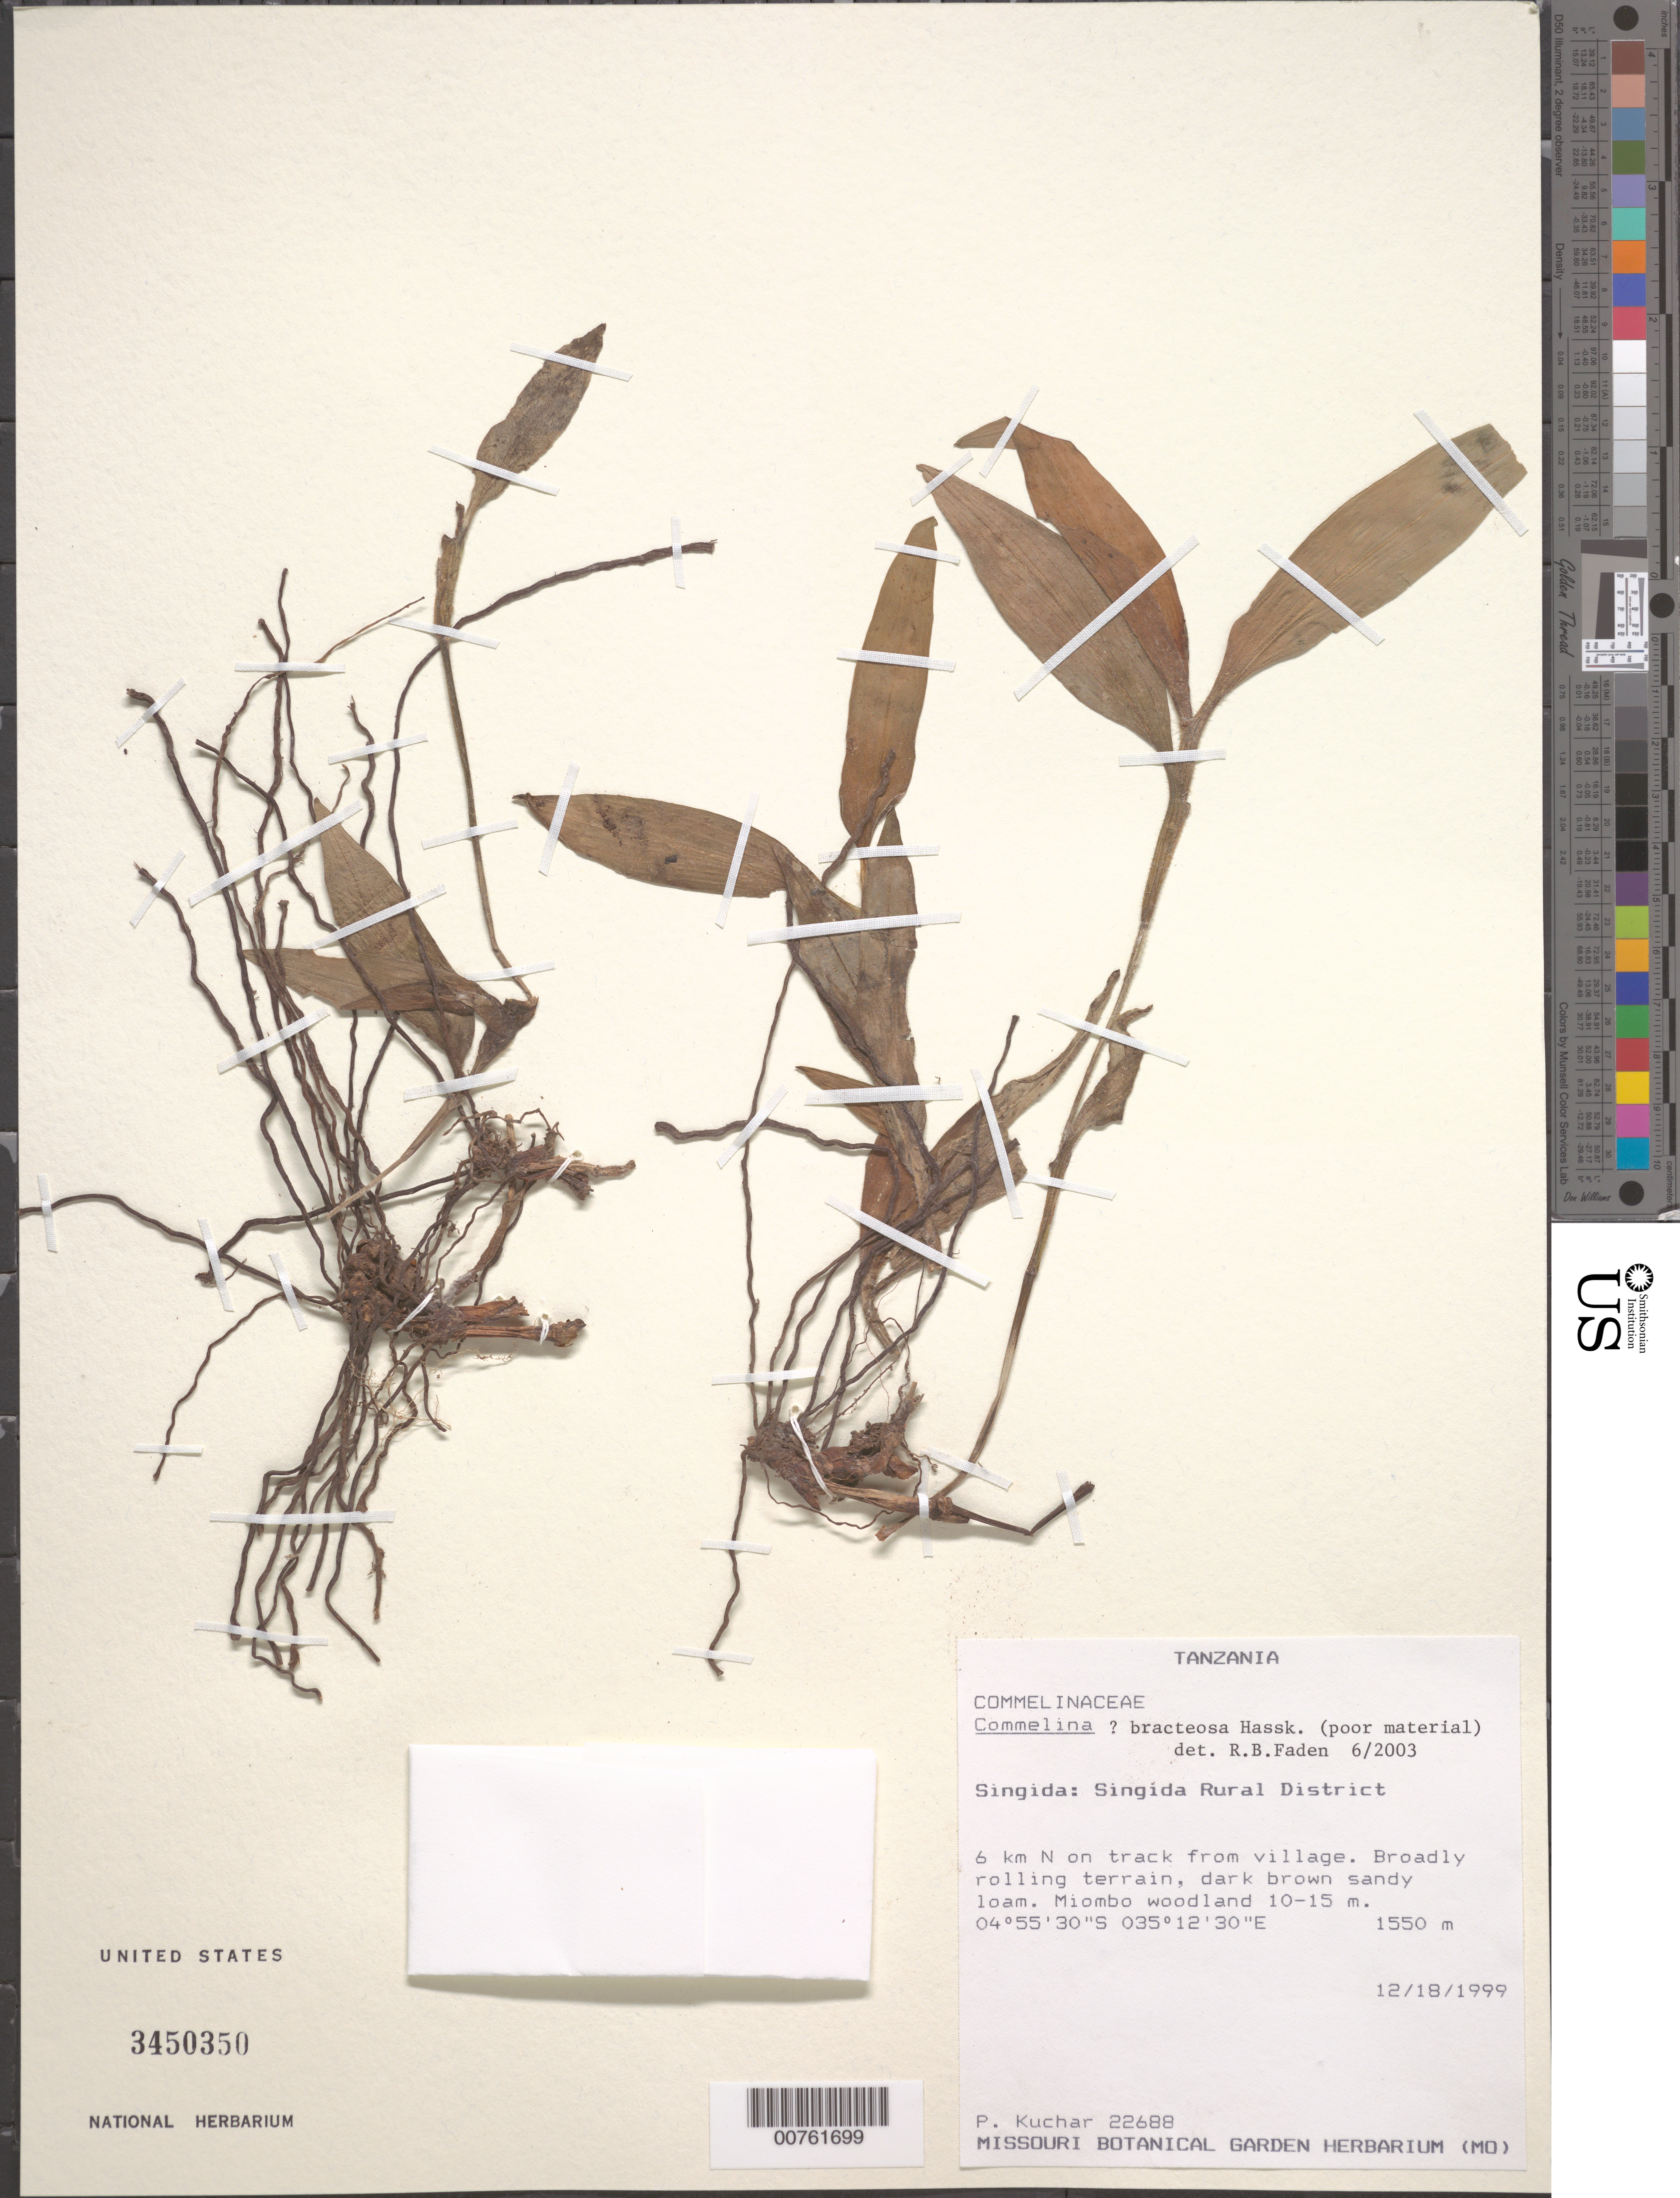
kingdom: Plantae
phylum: Tracheophyta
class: Liliopsida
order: Commelinales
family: Commelinaceae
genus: Commelina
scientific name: Commelina bracteosa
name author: Hassk.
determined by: Faden, Robert B., (US), Smithsonian Institution - National Museum of Natural History (UNITED STATES)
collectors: P. Kuchar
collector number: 22688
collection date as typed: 18 Dec 1999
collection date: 1999-12-18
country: Tanzania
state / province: Singida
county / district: Singida Rural District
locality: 6 km N on track from village.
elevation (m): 1550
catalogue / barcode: US 3450350